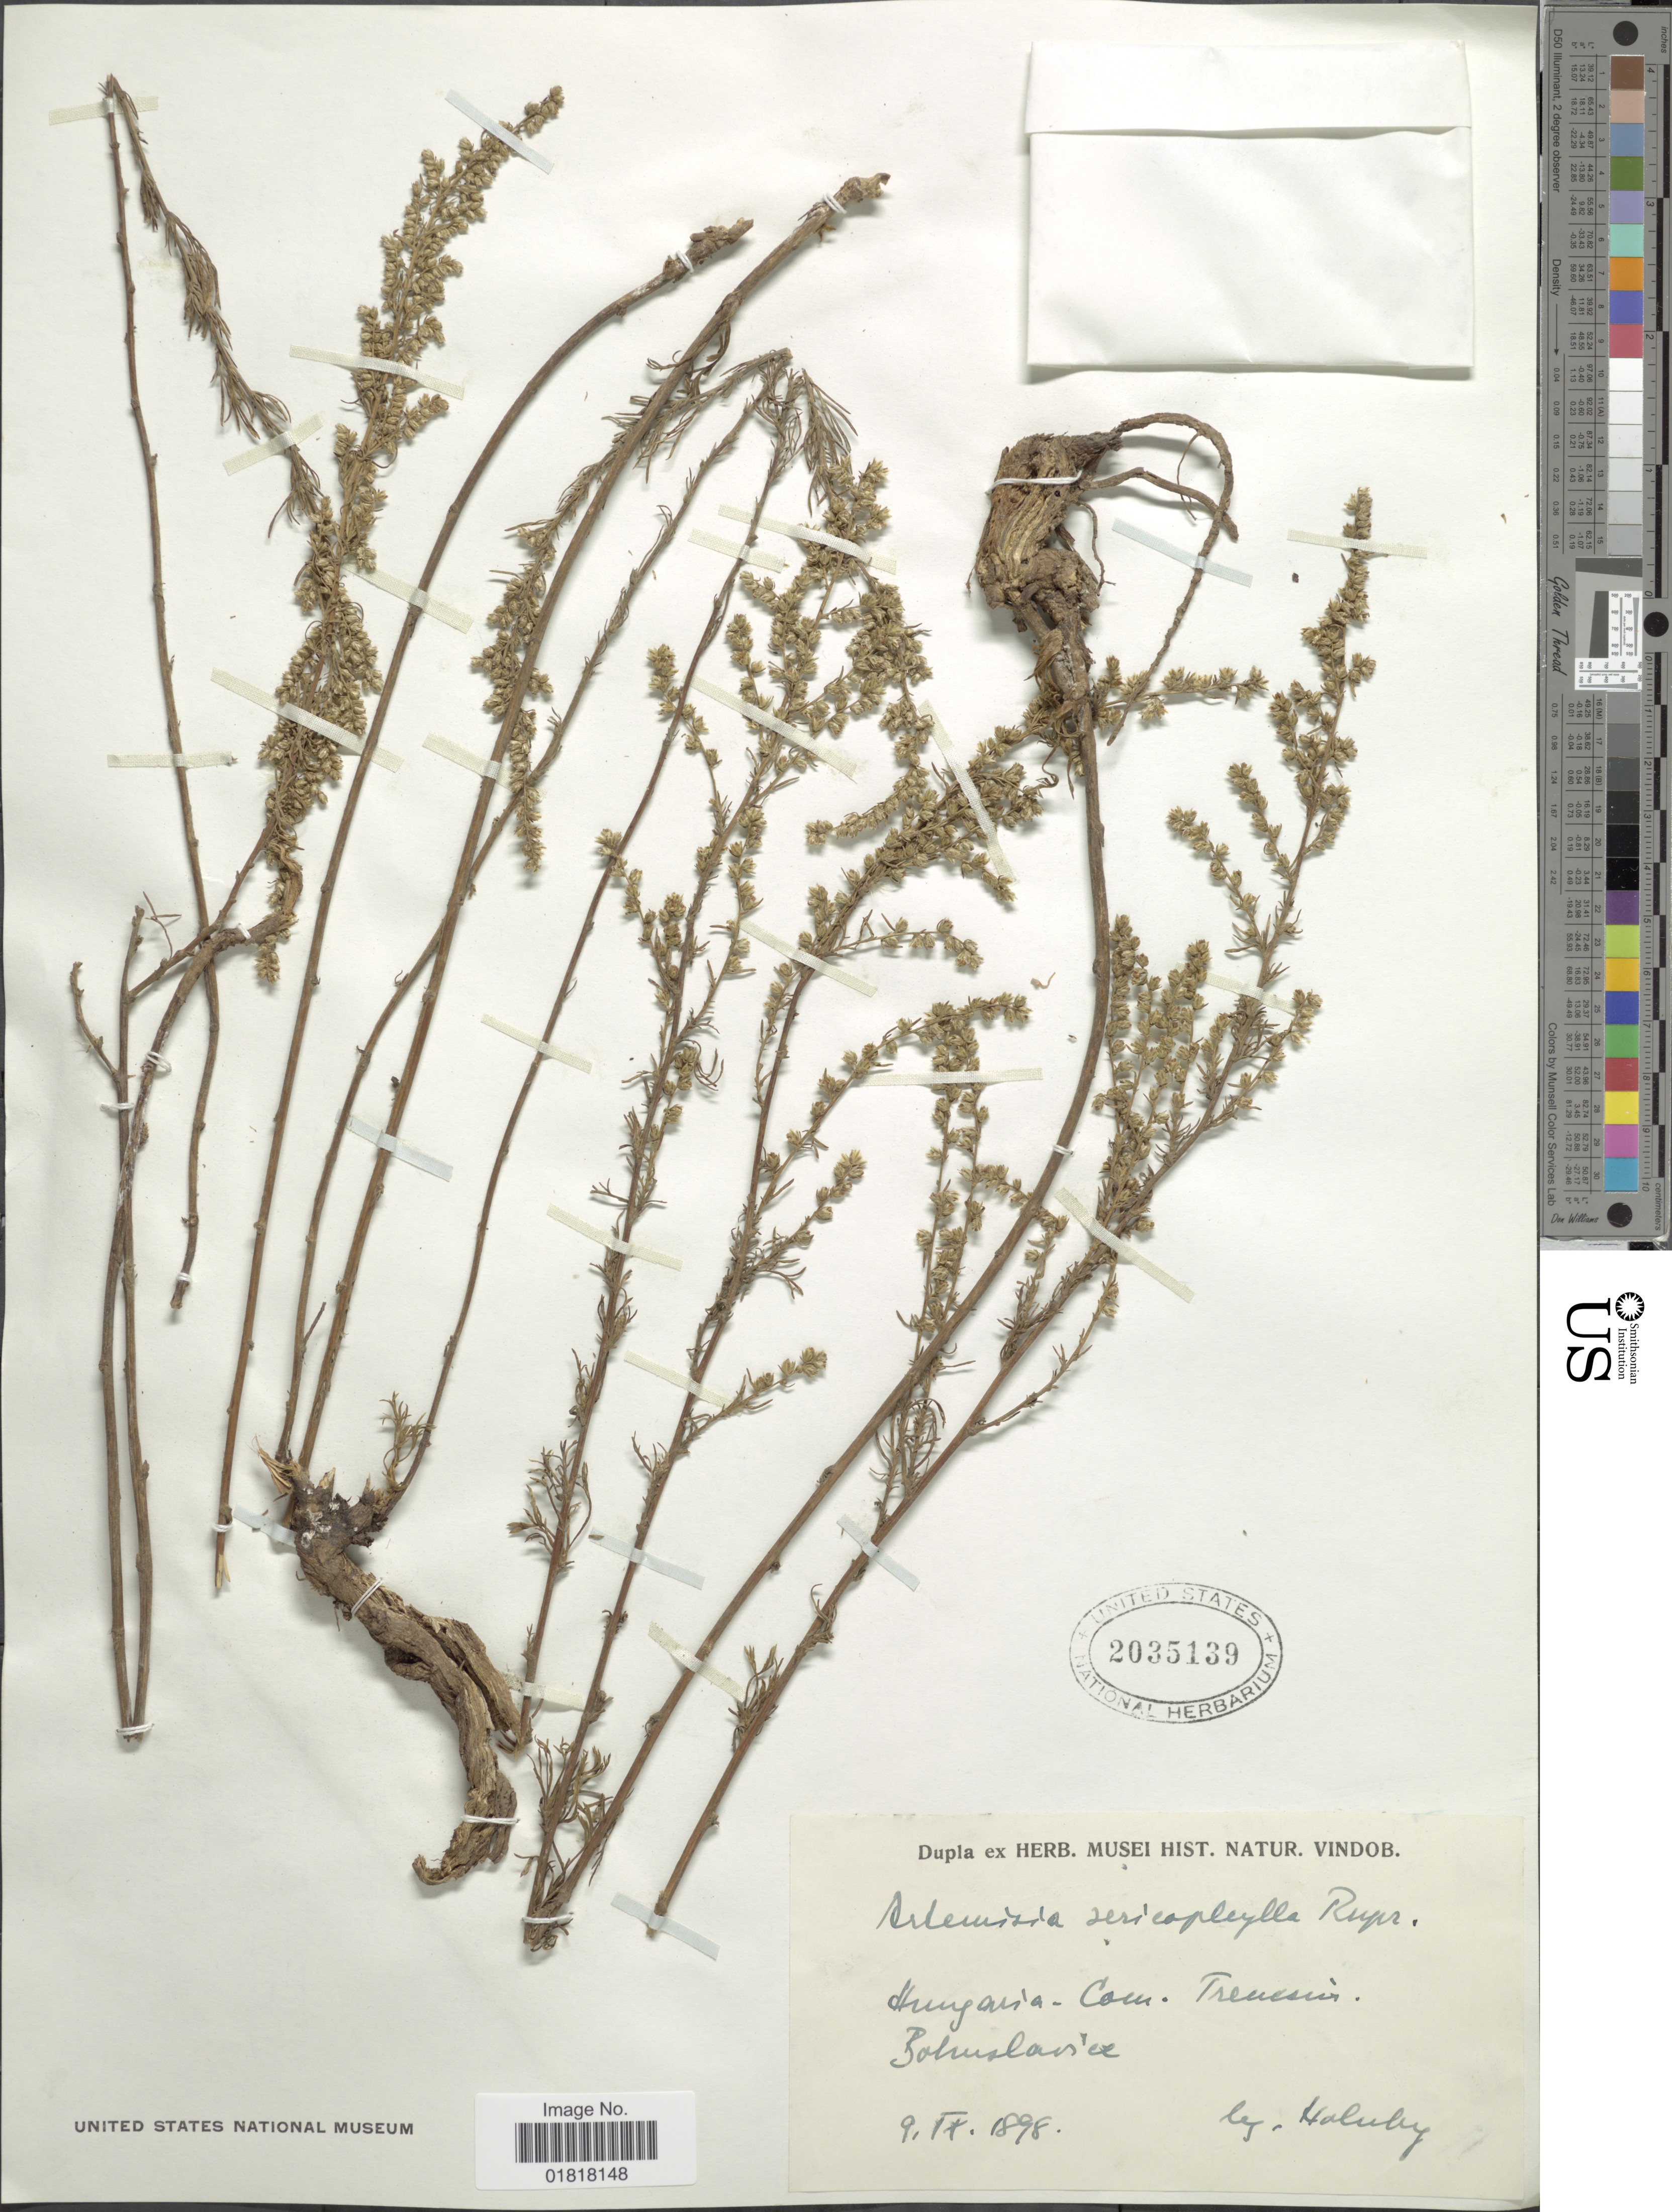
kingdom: Plantae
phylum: Tracheophyta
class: Magnoliopsida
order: Asterales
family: Asteraceae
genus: Artemisia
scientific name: Artemisia sericophylla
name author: G.H. Weber ex Stechm.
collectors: Holuby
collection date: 1898-09-09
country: Hungary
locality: Cou. Trenui, Bohulaser [interpreted]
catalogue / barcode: US 2035139